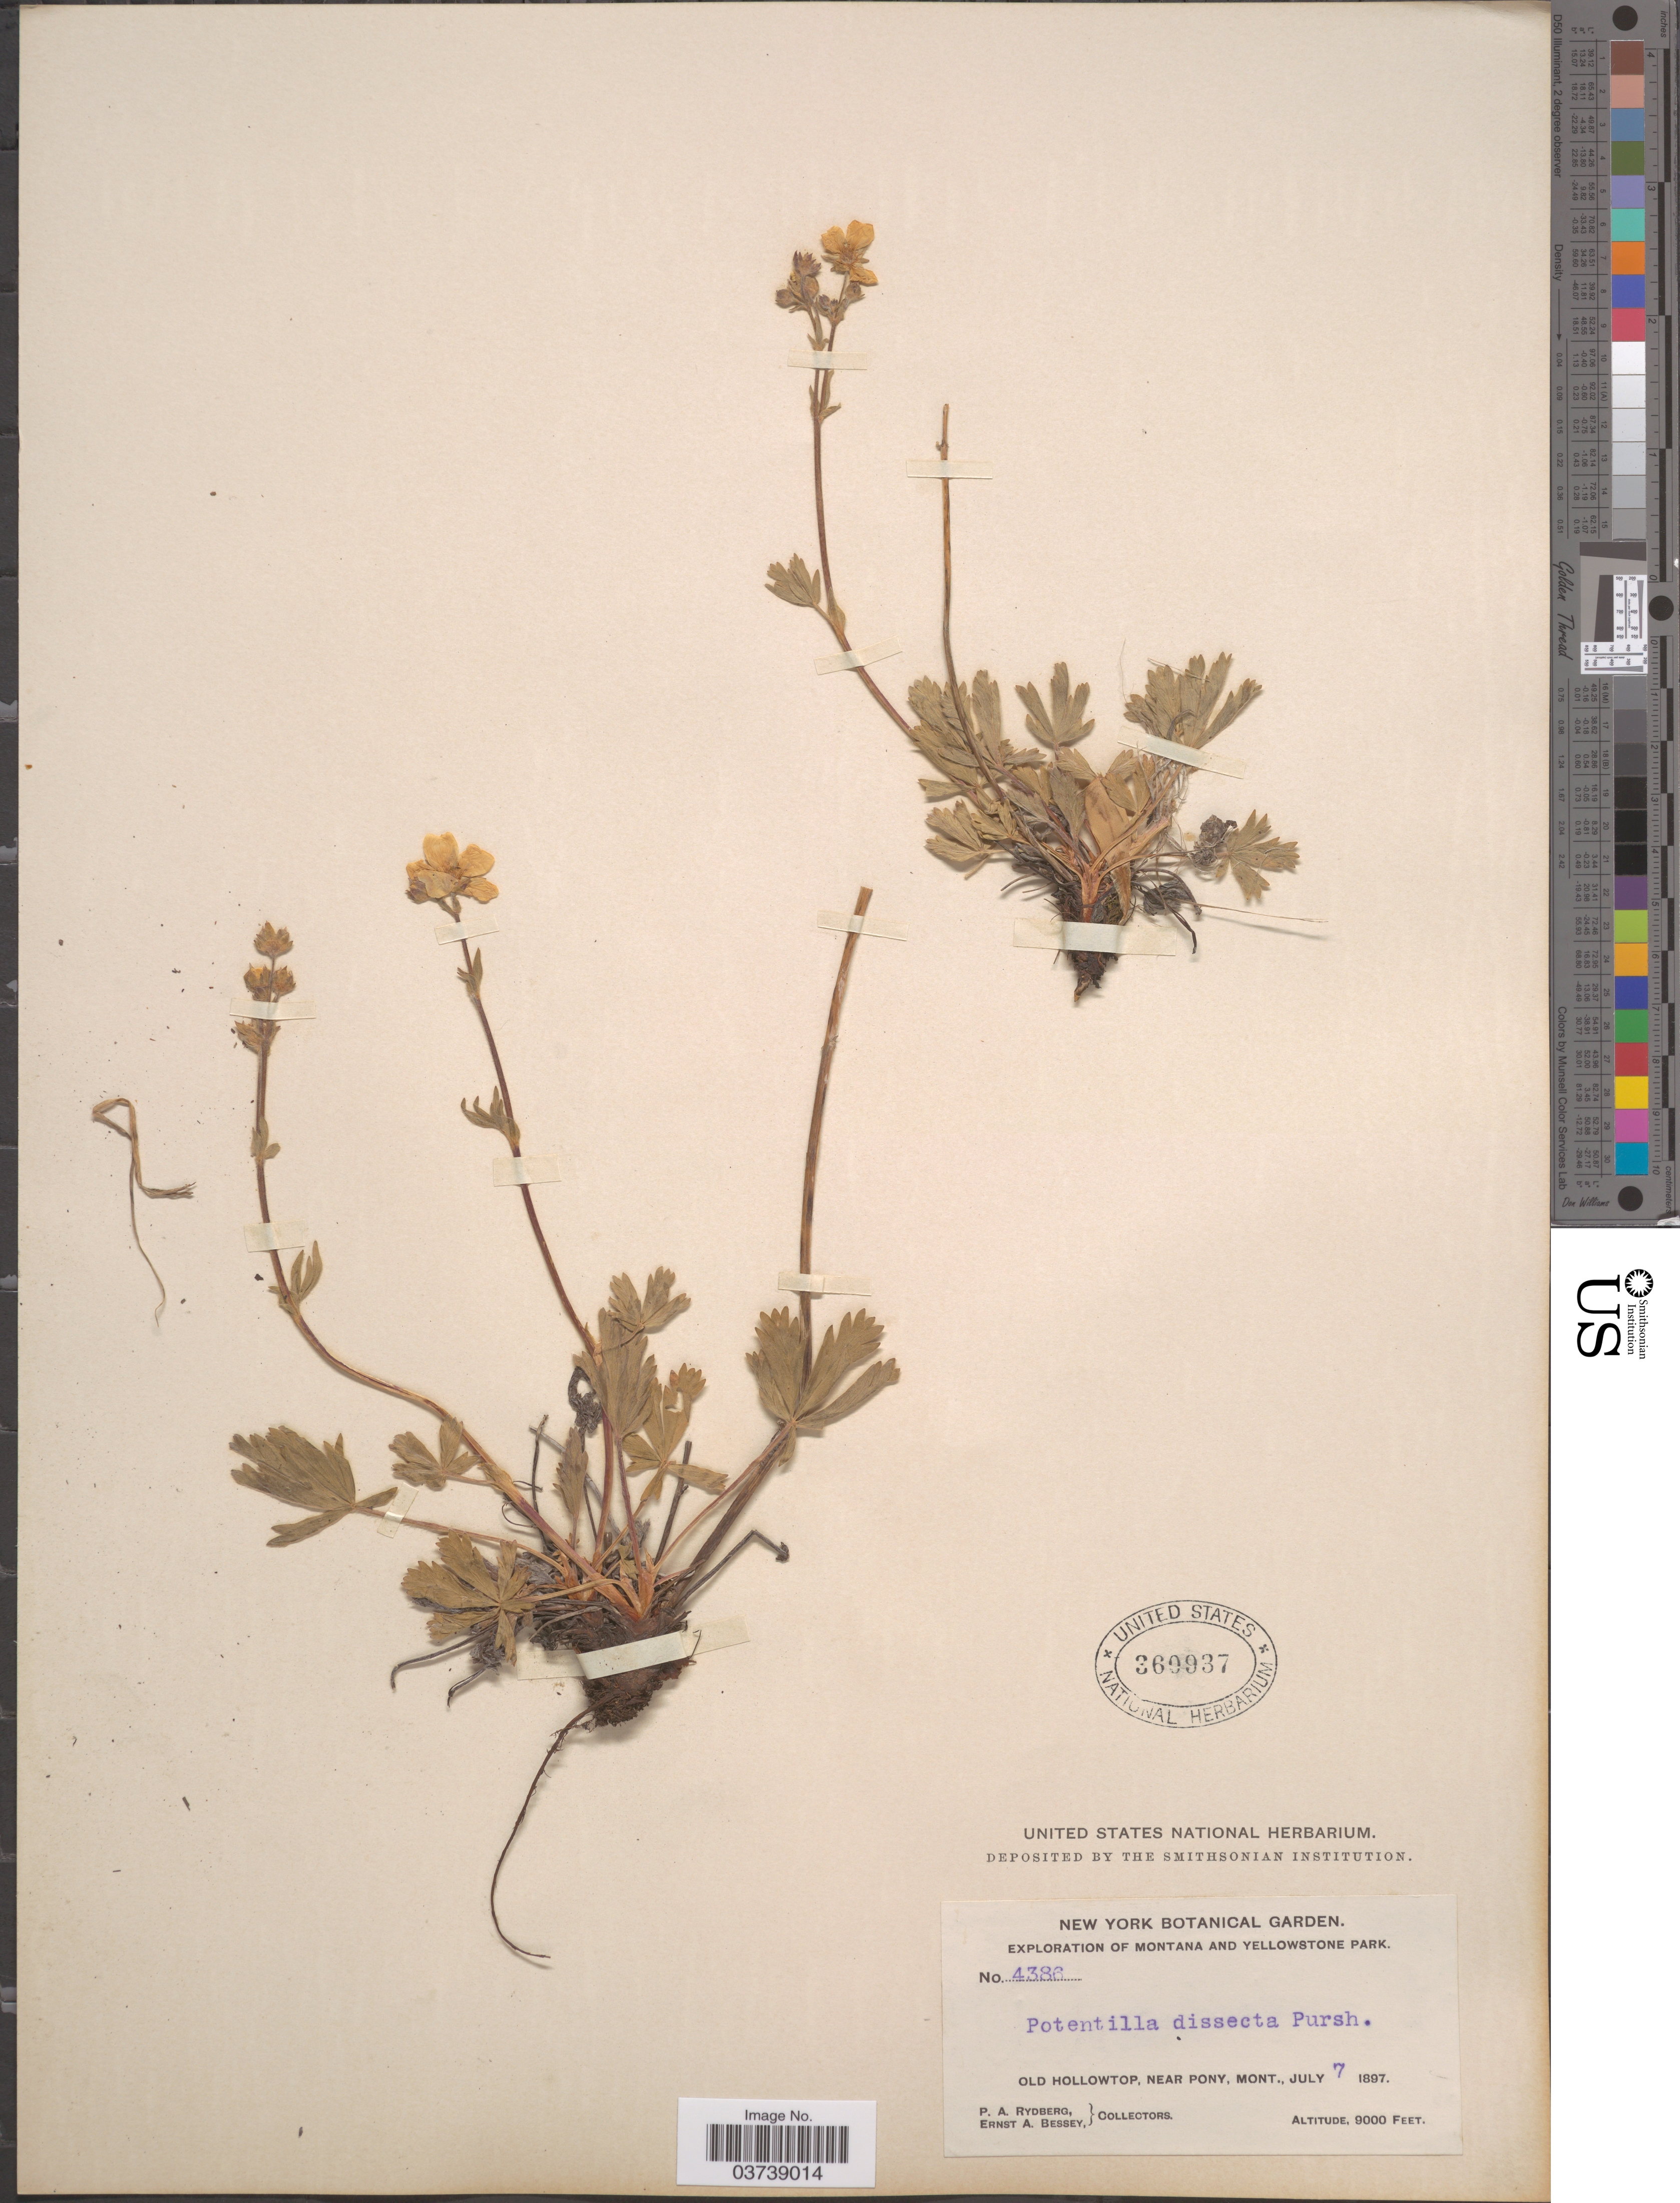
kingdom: Plantae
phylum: Tracheophyta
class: Magnoliopsida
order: Rosales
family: Rosaceae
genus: Potentilla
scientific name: Potentilla diversifolia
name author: Lehm.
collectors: P. A. Rydberg & E. A. Bessey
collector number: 4386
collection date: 1897-07-07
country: United States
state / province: Montana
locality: Yellowstone Park. Old Hollowtop, near Pony.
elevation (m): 2743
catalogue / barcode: US 360937